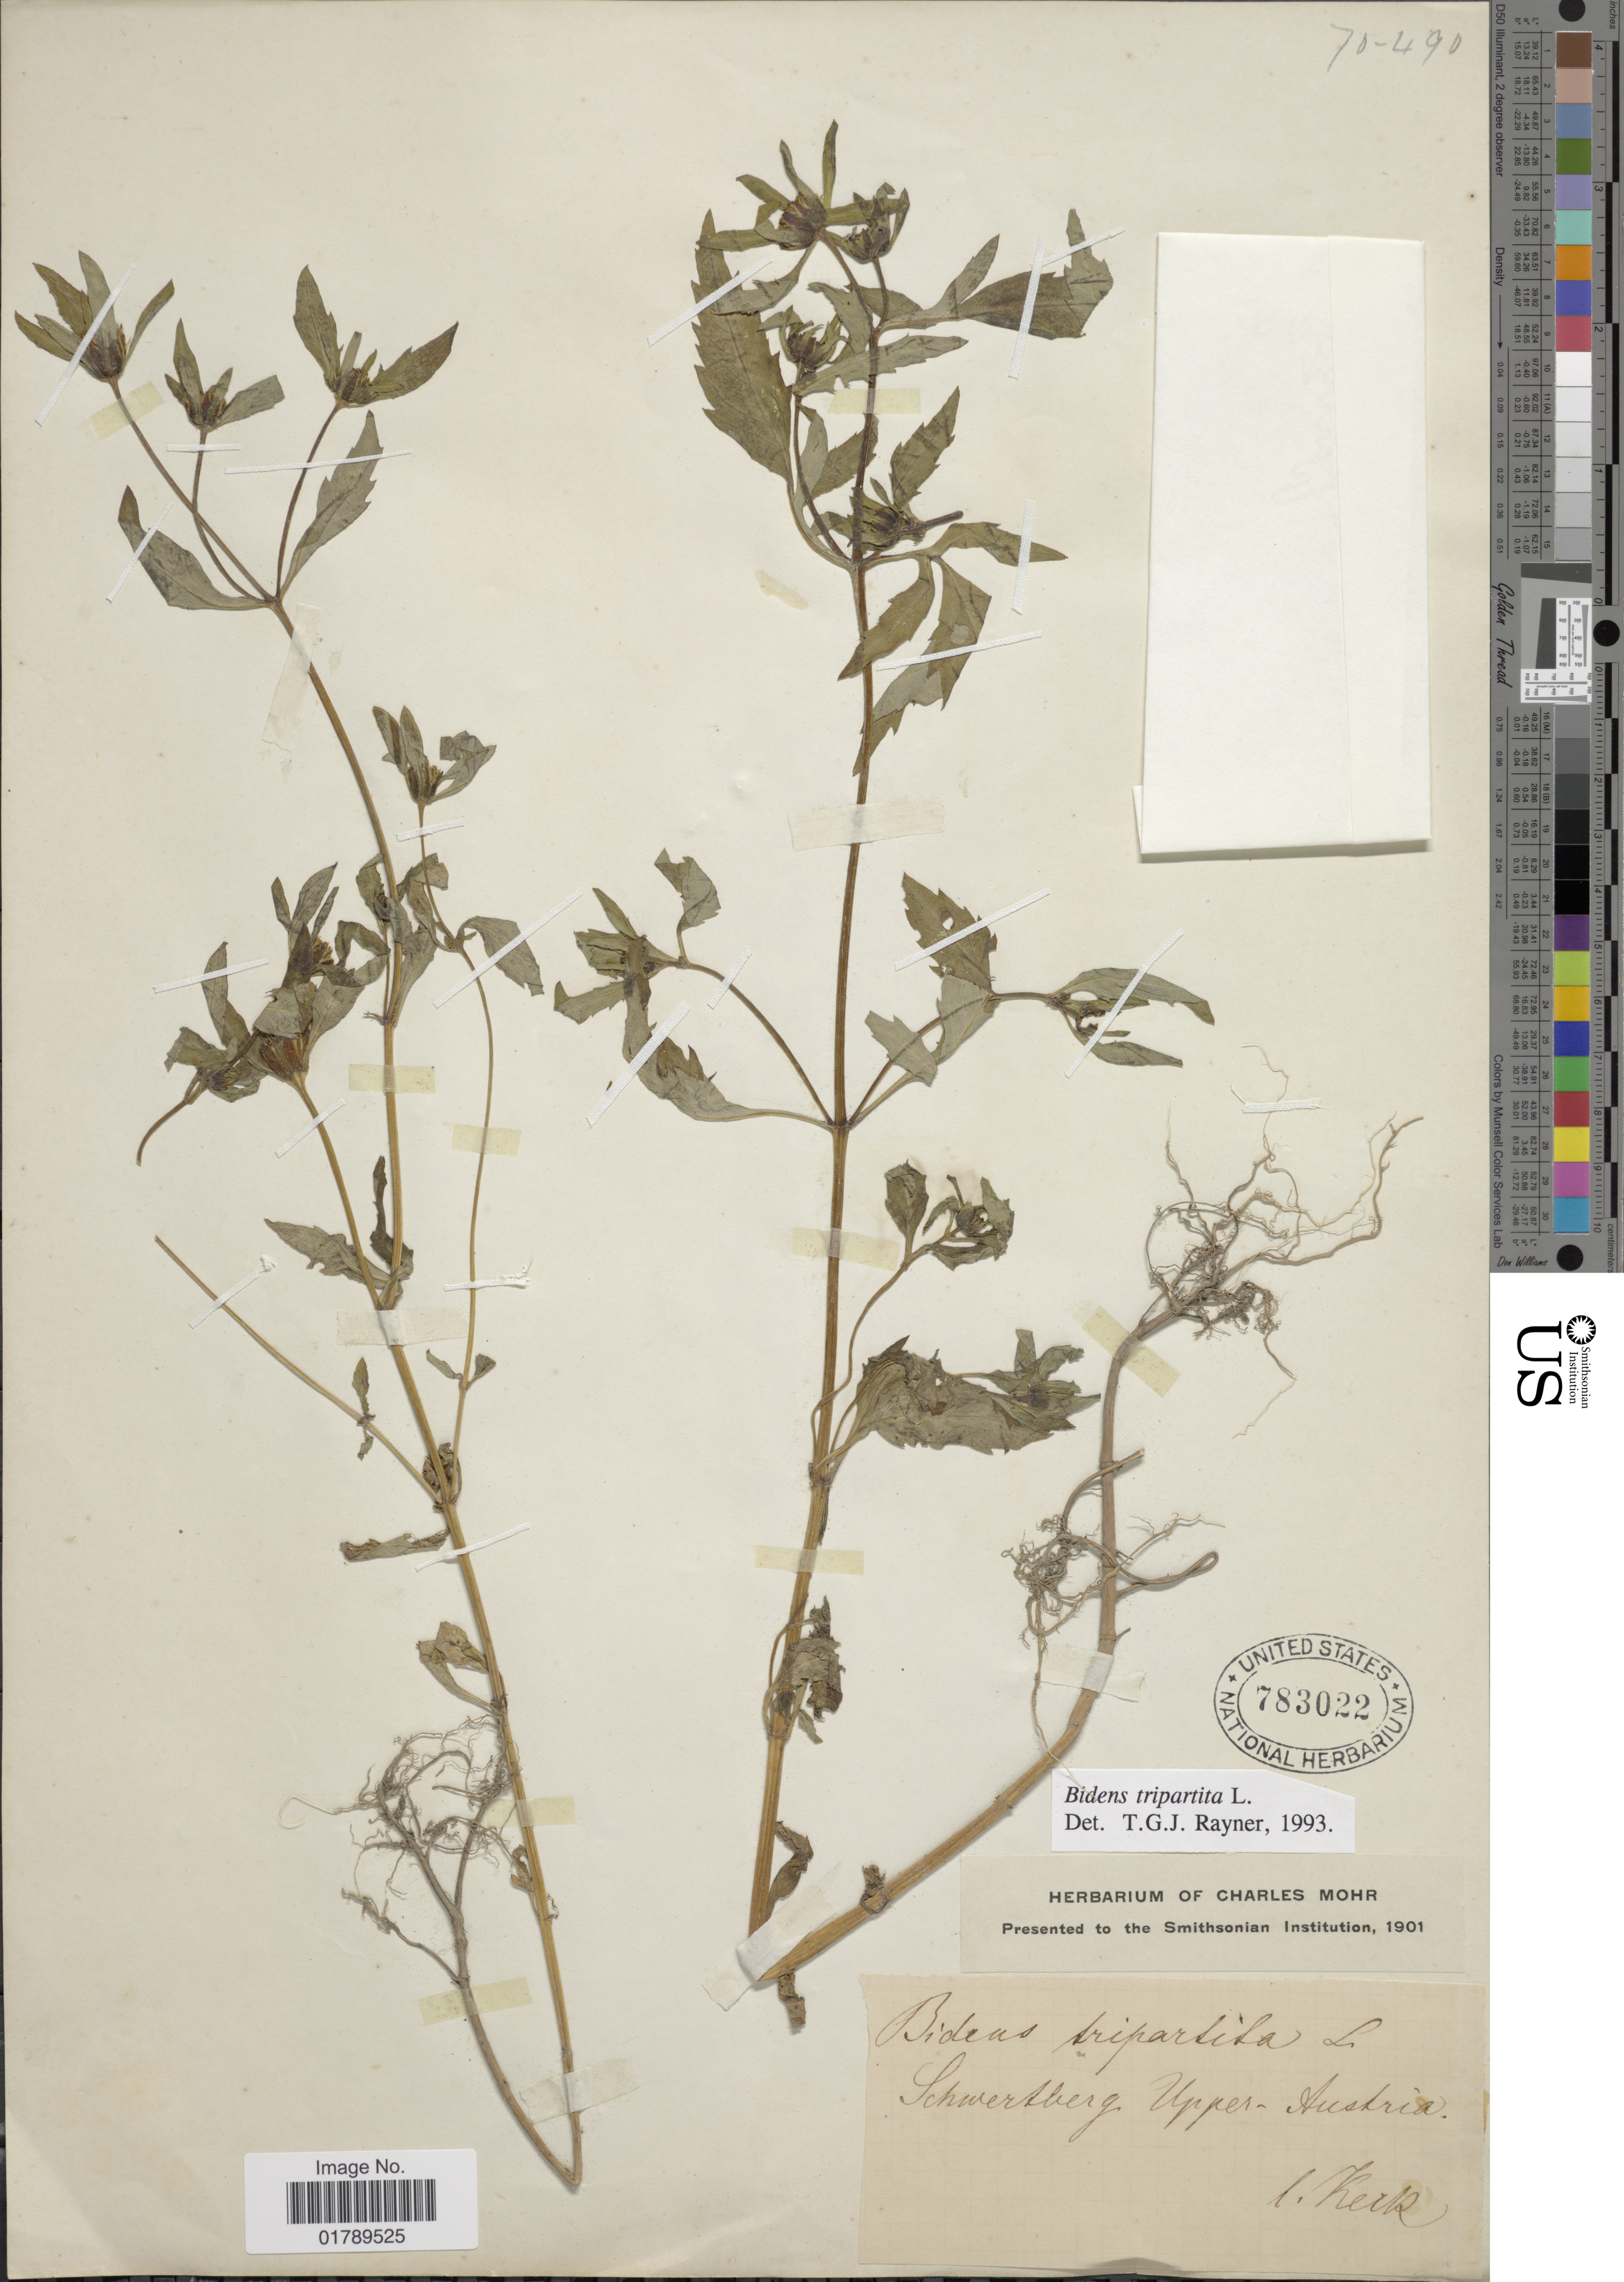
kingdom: Plantae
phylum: Tracheophyta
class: Magnoliopsida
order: Asterales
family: Asteraceae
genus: Bidens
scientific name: Bidens tripartita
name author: L.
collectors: Kerk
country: Austria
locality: Schwertberg Upper-Austria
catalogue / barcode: US 783022